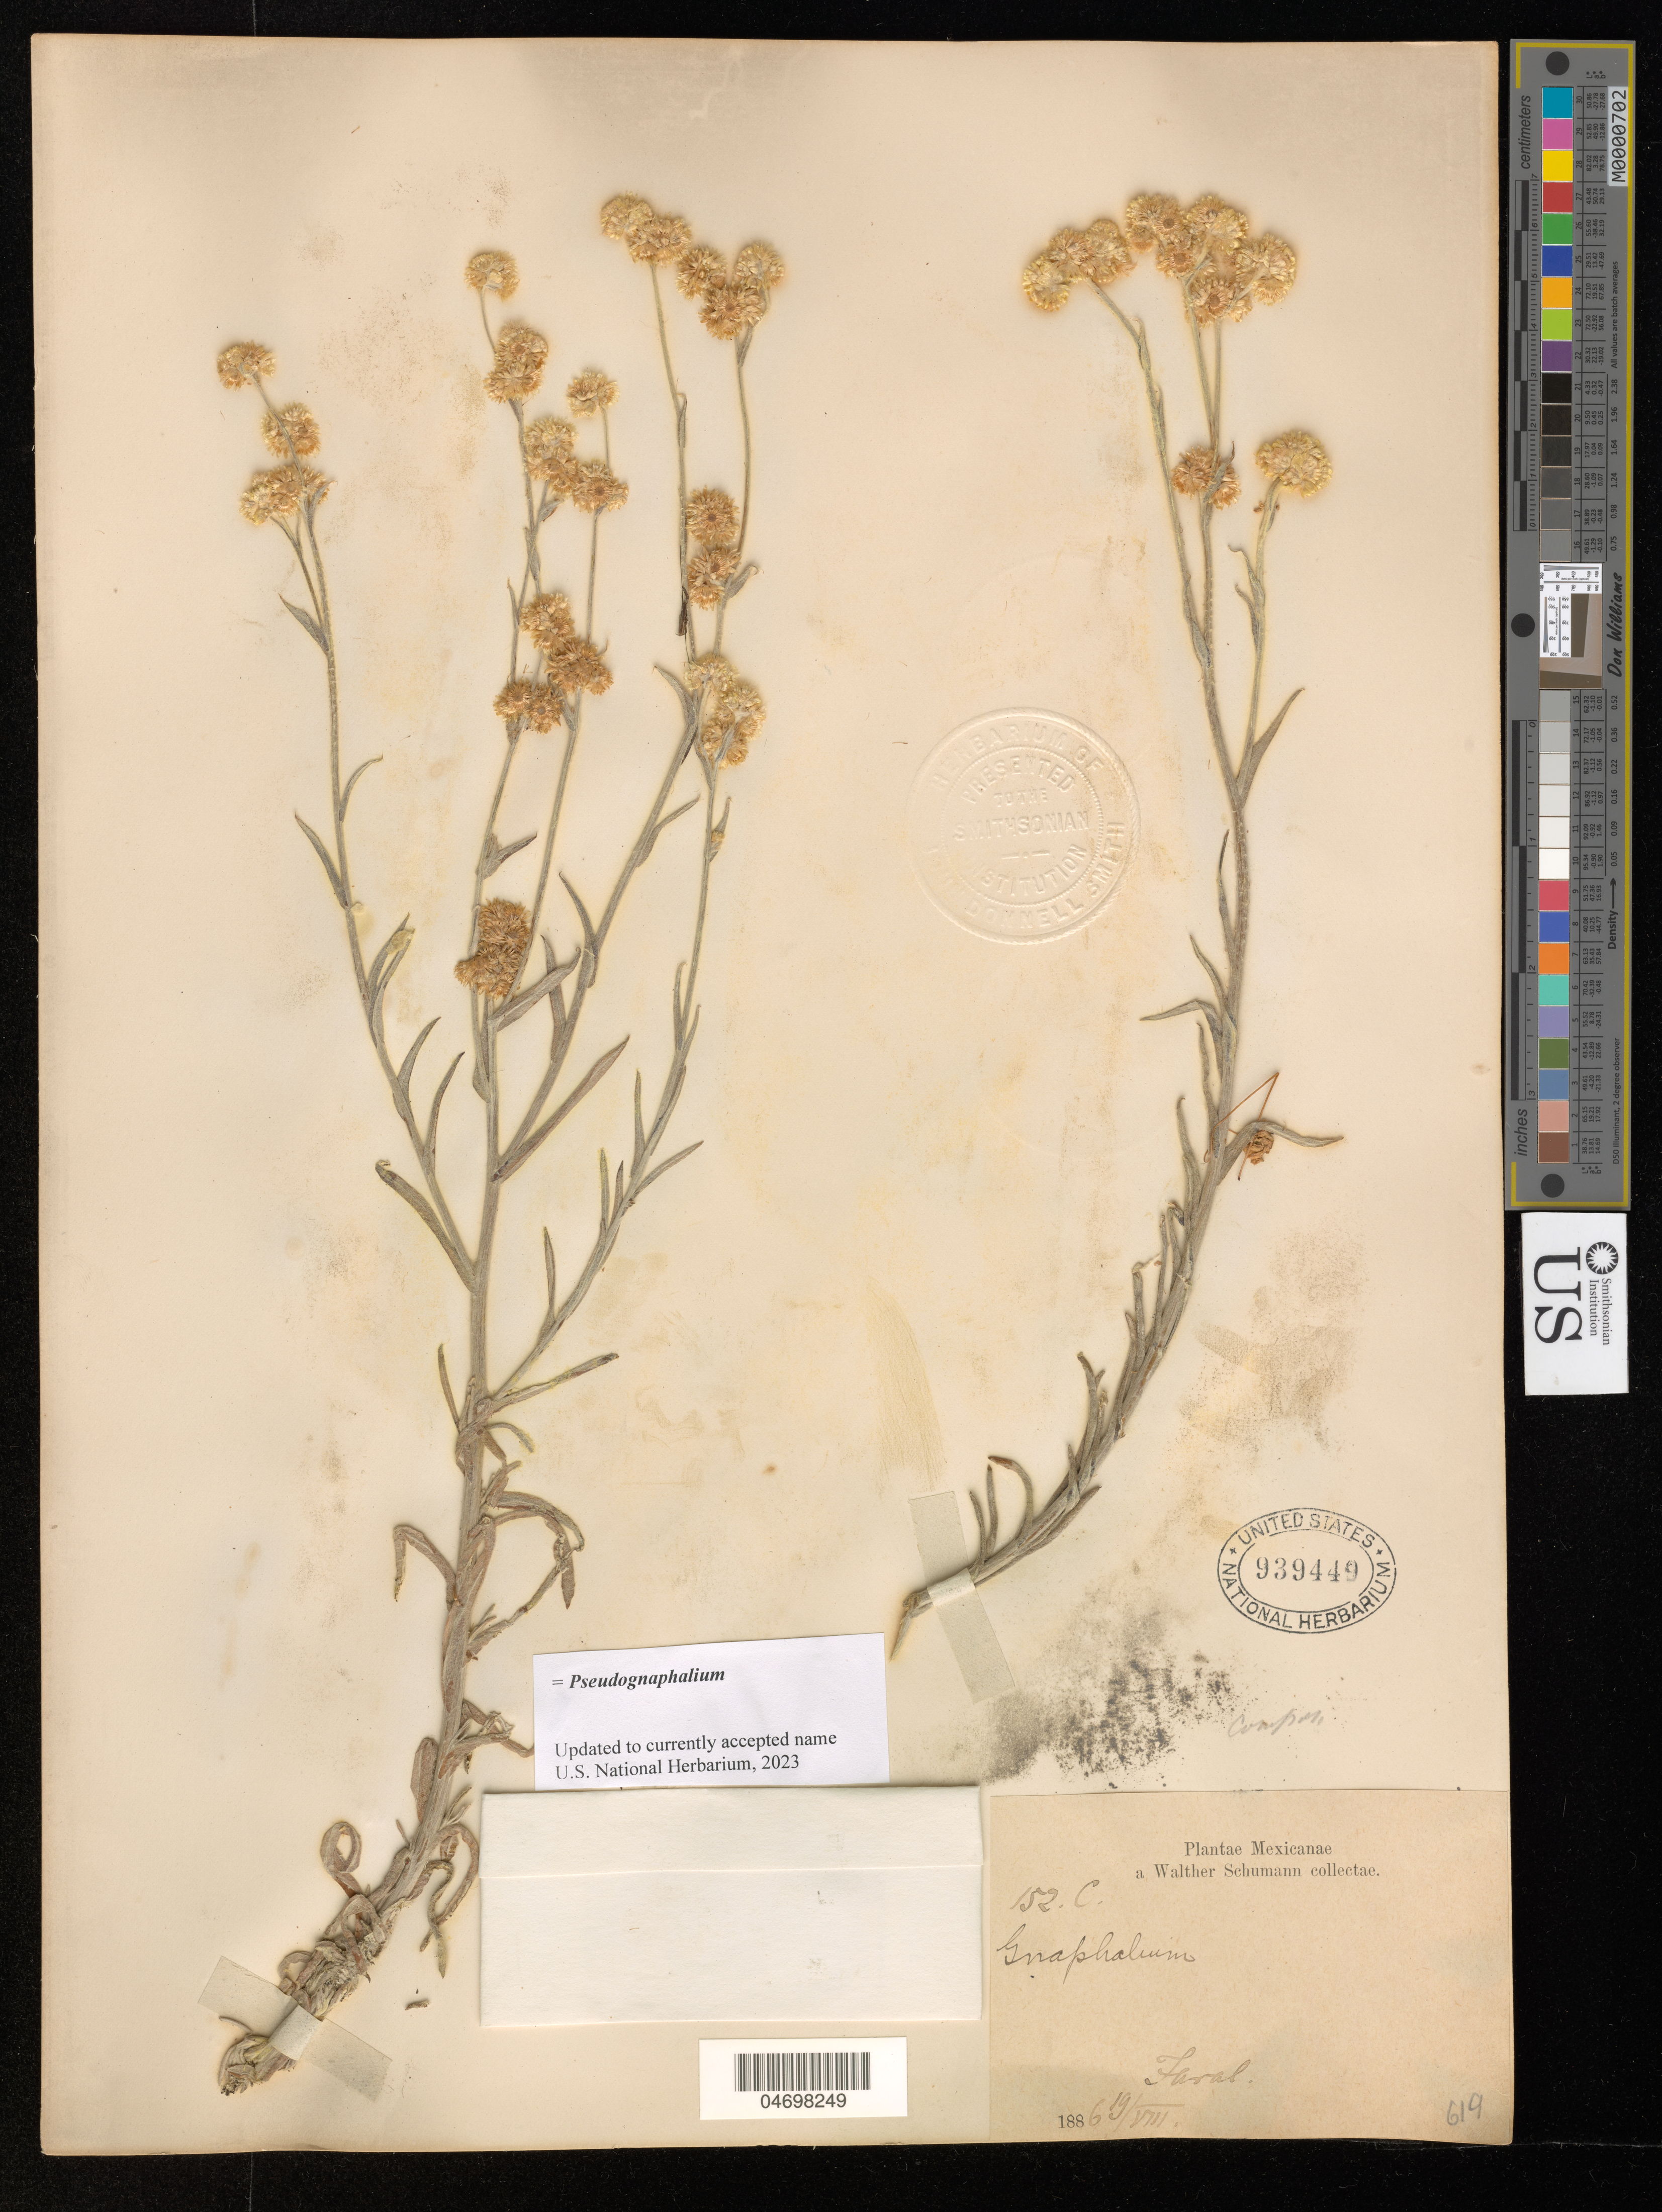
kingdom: Plantae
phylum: Tracheophyta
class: Magnoliopsida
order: Asterales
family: Asteraceae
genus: Pseudognaphalium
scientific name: Pseudognaphalium sp.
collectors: W. Schumann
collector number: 152 c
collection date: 1886-08-19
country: Mexico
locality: Faral, Sandige orte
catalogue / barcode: US 939449